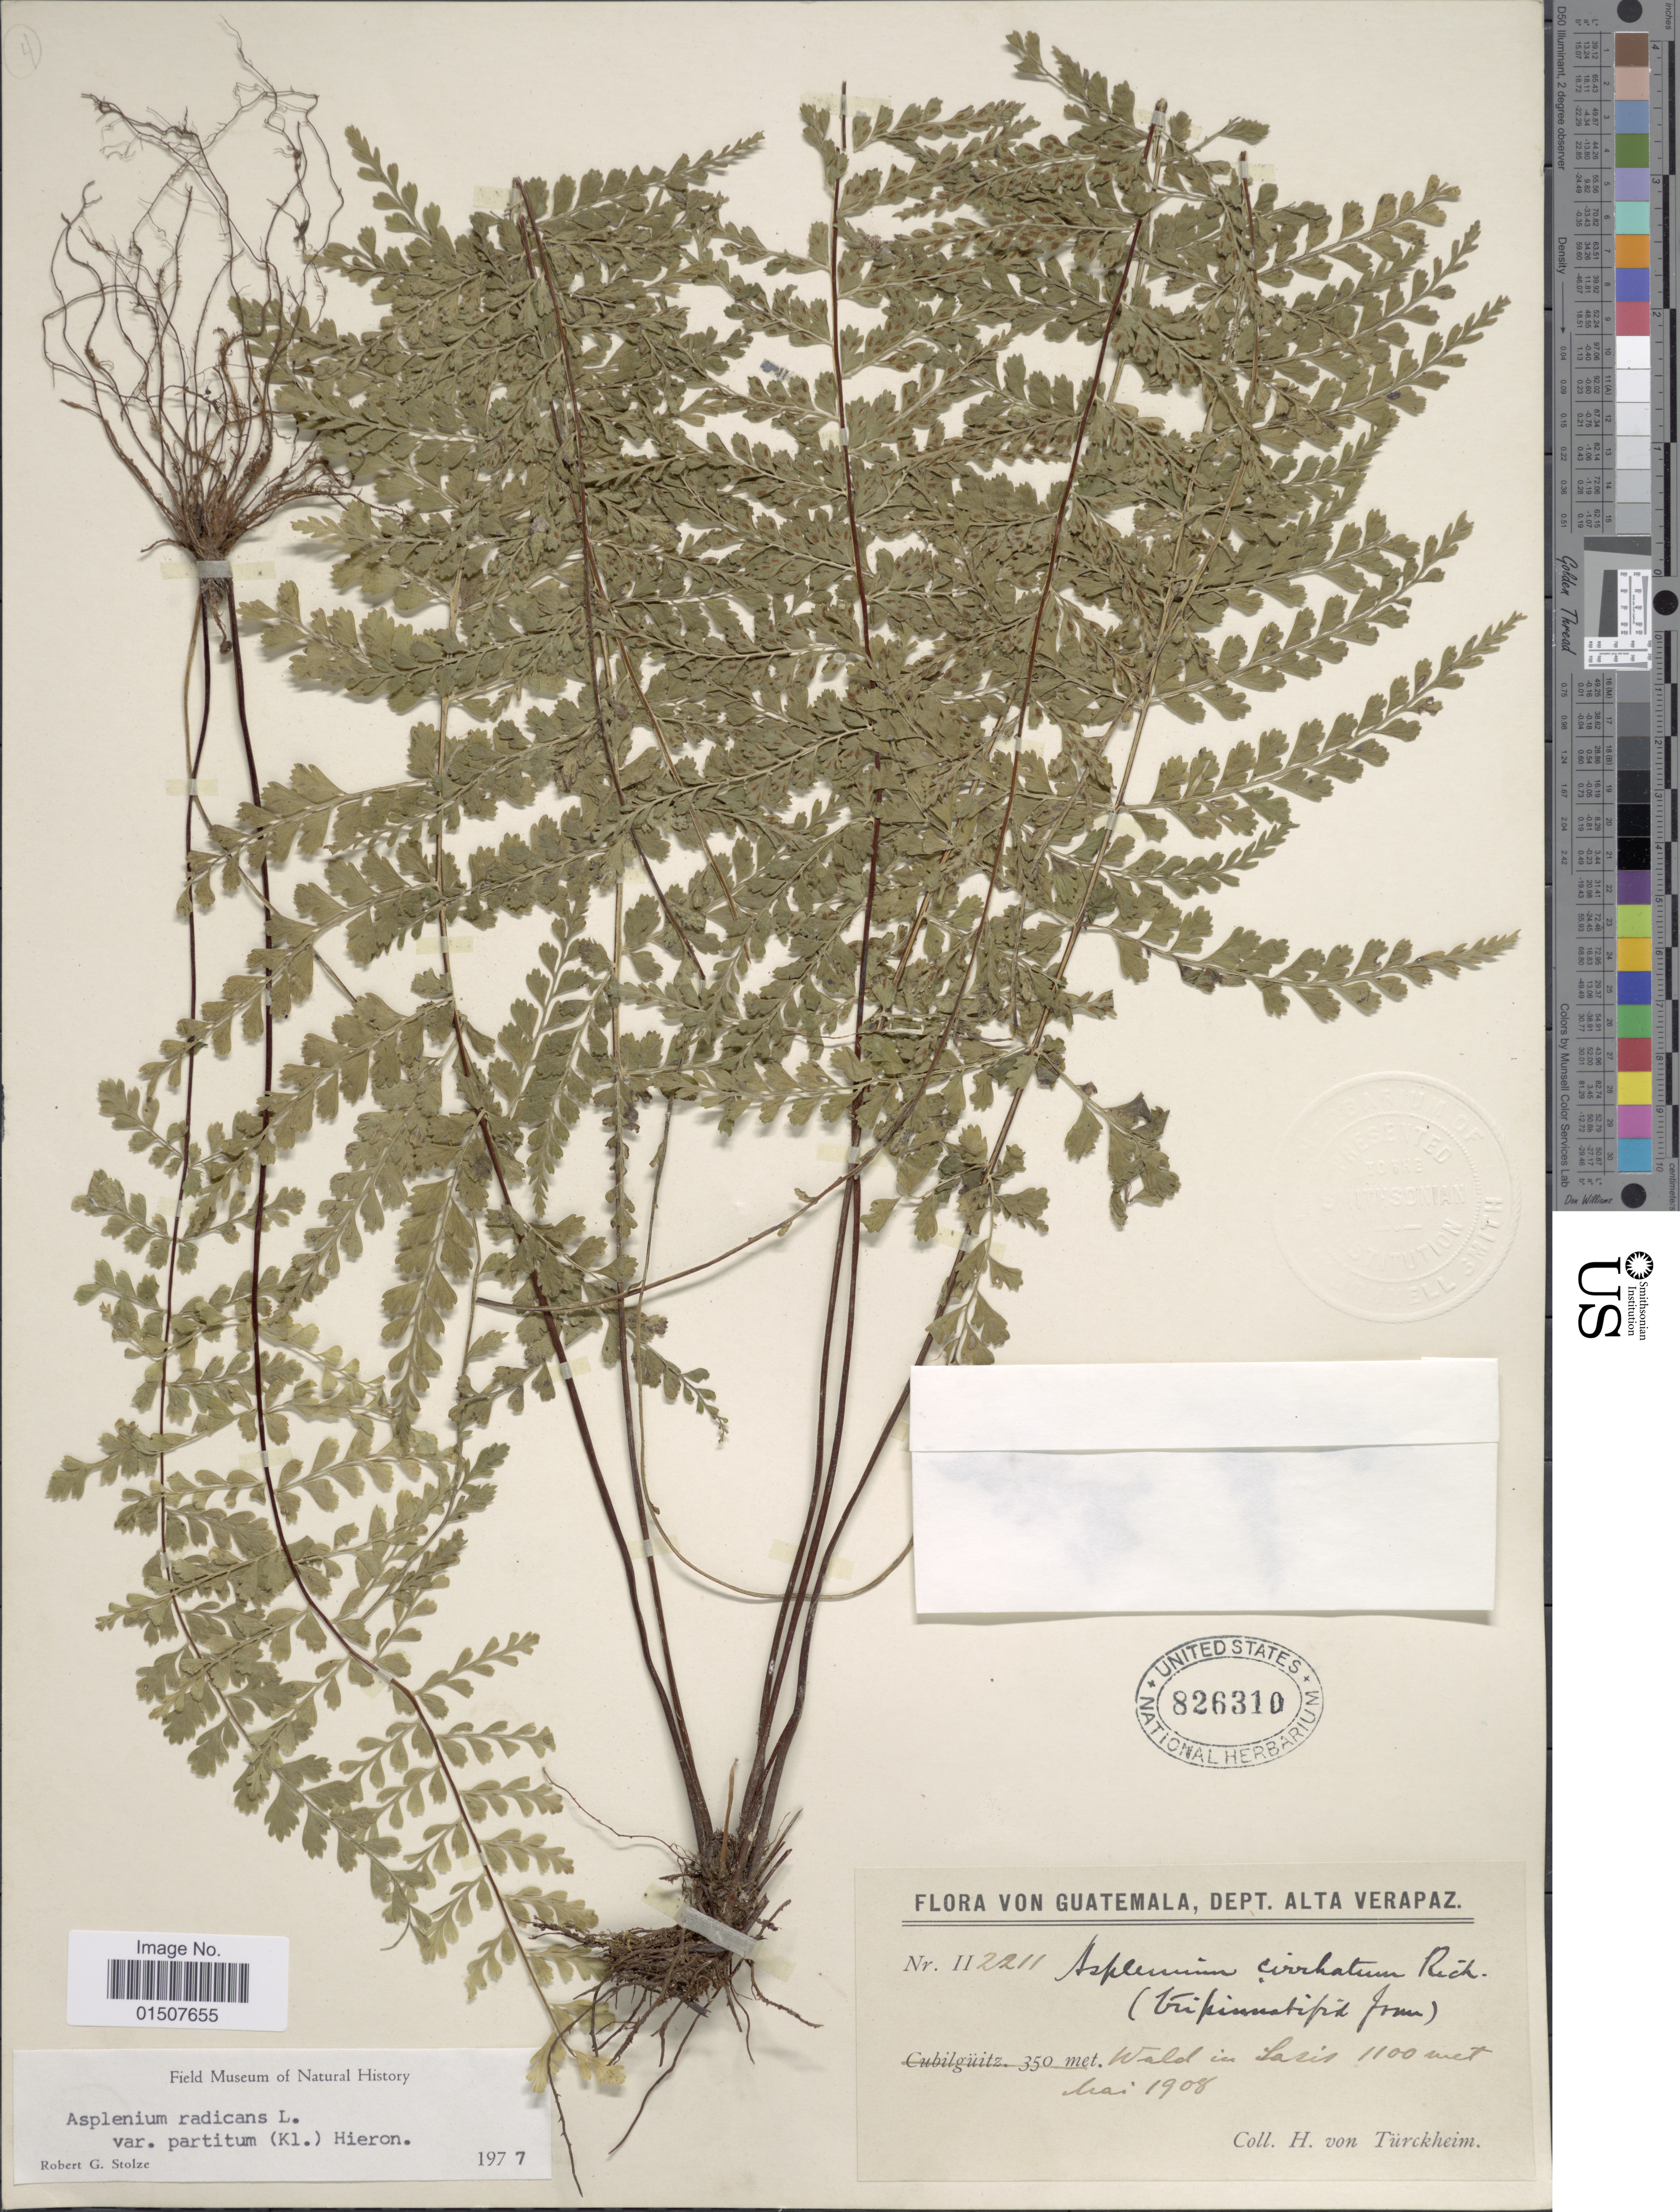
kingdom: Plantae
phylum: Tracheophyta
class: Polypodiopsida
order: Polypodiales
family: Aspleniaceae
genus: Asplenium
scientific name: Asplenium radicans var. partitum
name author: (Klotzsch) Hieron.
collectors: H. von Türckheim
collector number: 112211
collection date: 1909-05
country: Guatemala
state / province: Alta Verapaz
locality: Wald in Sasis [forest in Sasis]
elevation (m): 1100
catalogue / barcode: US 826310